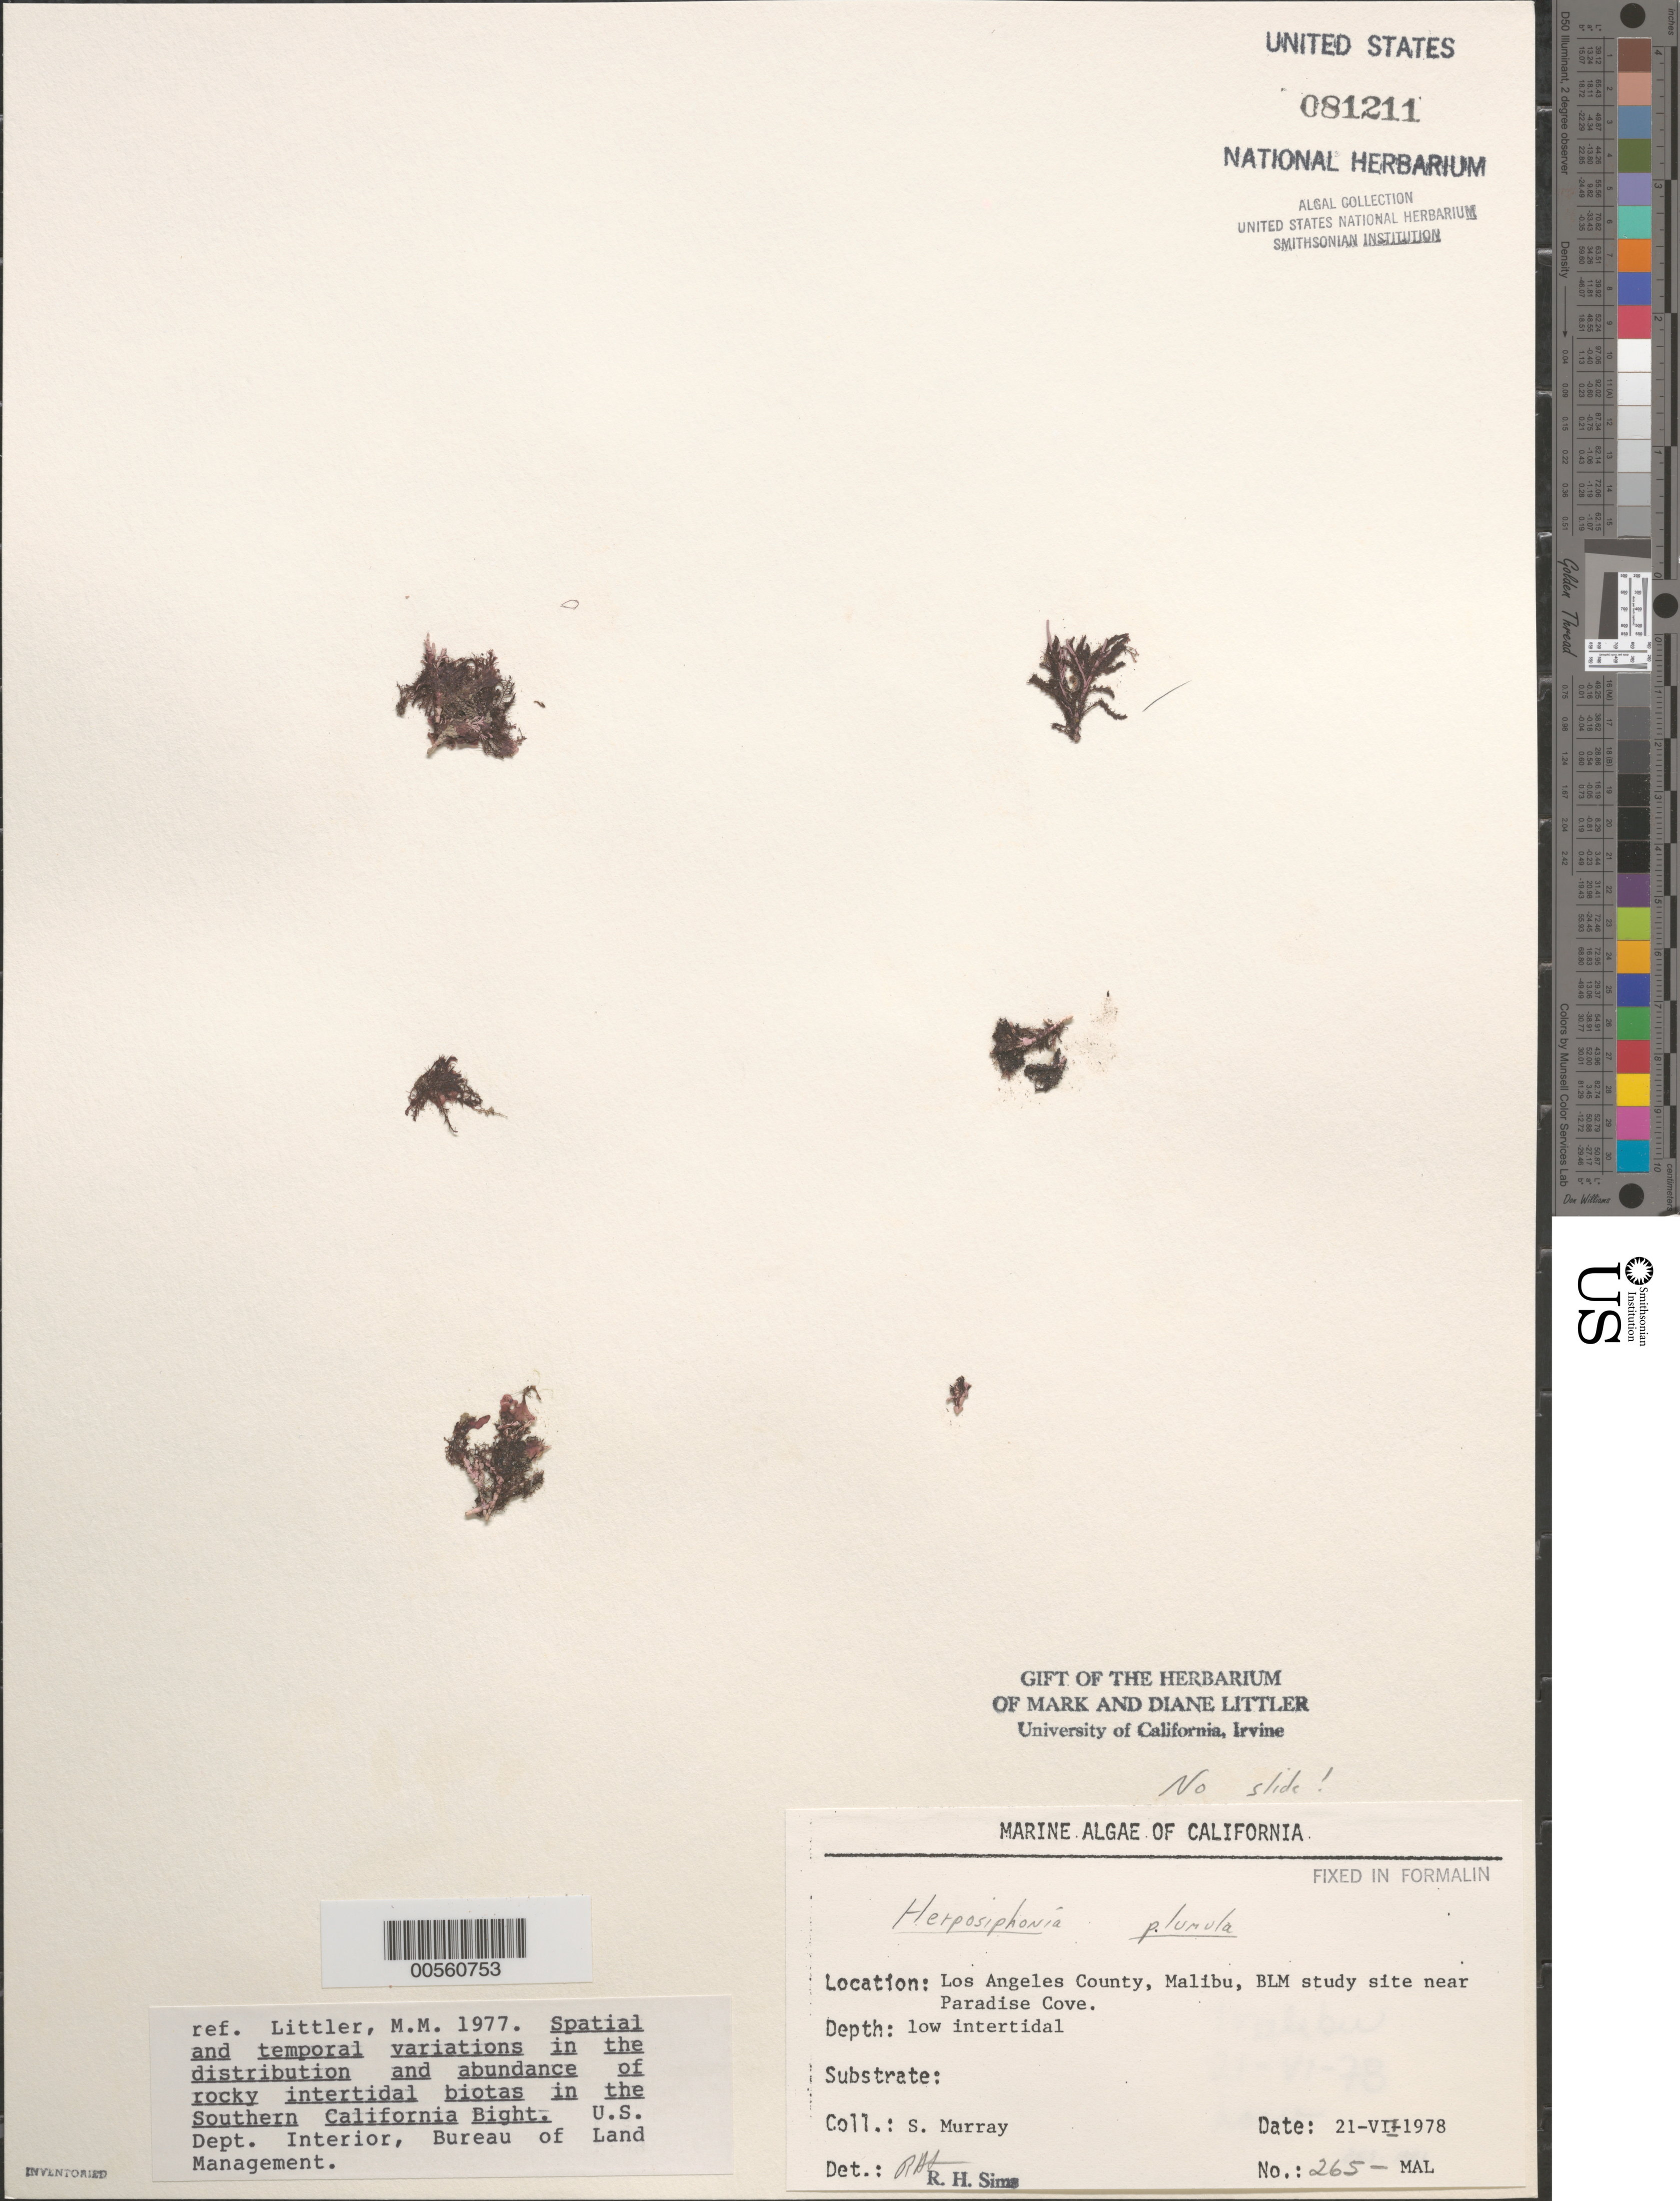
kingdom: Plantae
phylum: Rhodophyta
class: Florideophyceae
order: Ceramiales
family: Rhodomelaceae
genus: Herposiphonia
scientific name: Herposiphonia plumula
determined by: Sims, Robert H.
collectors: S. N. Murray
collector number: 265-mal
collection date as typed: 21 Jul 1978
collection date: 1978-07-21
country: United States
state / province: California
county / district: Los Angeles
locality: Malibu, near Paradise Cove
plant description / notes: BLM-SOCALBIGHT Rocky Intertidal Survey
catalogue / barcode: US 81211